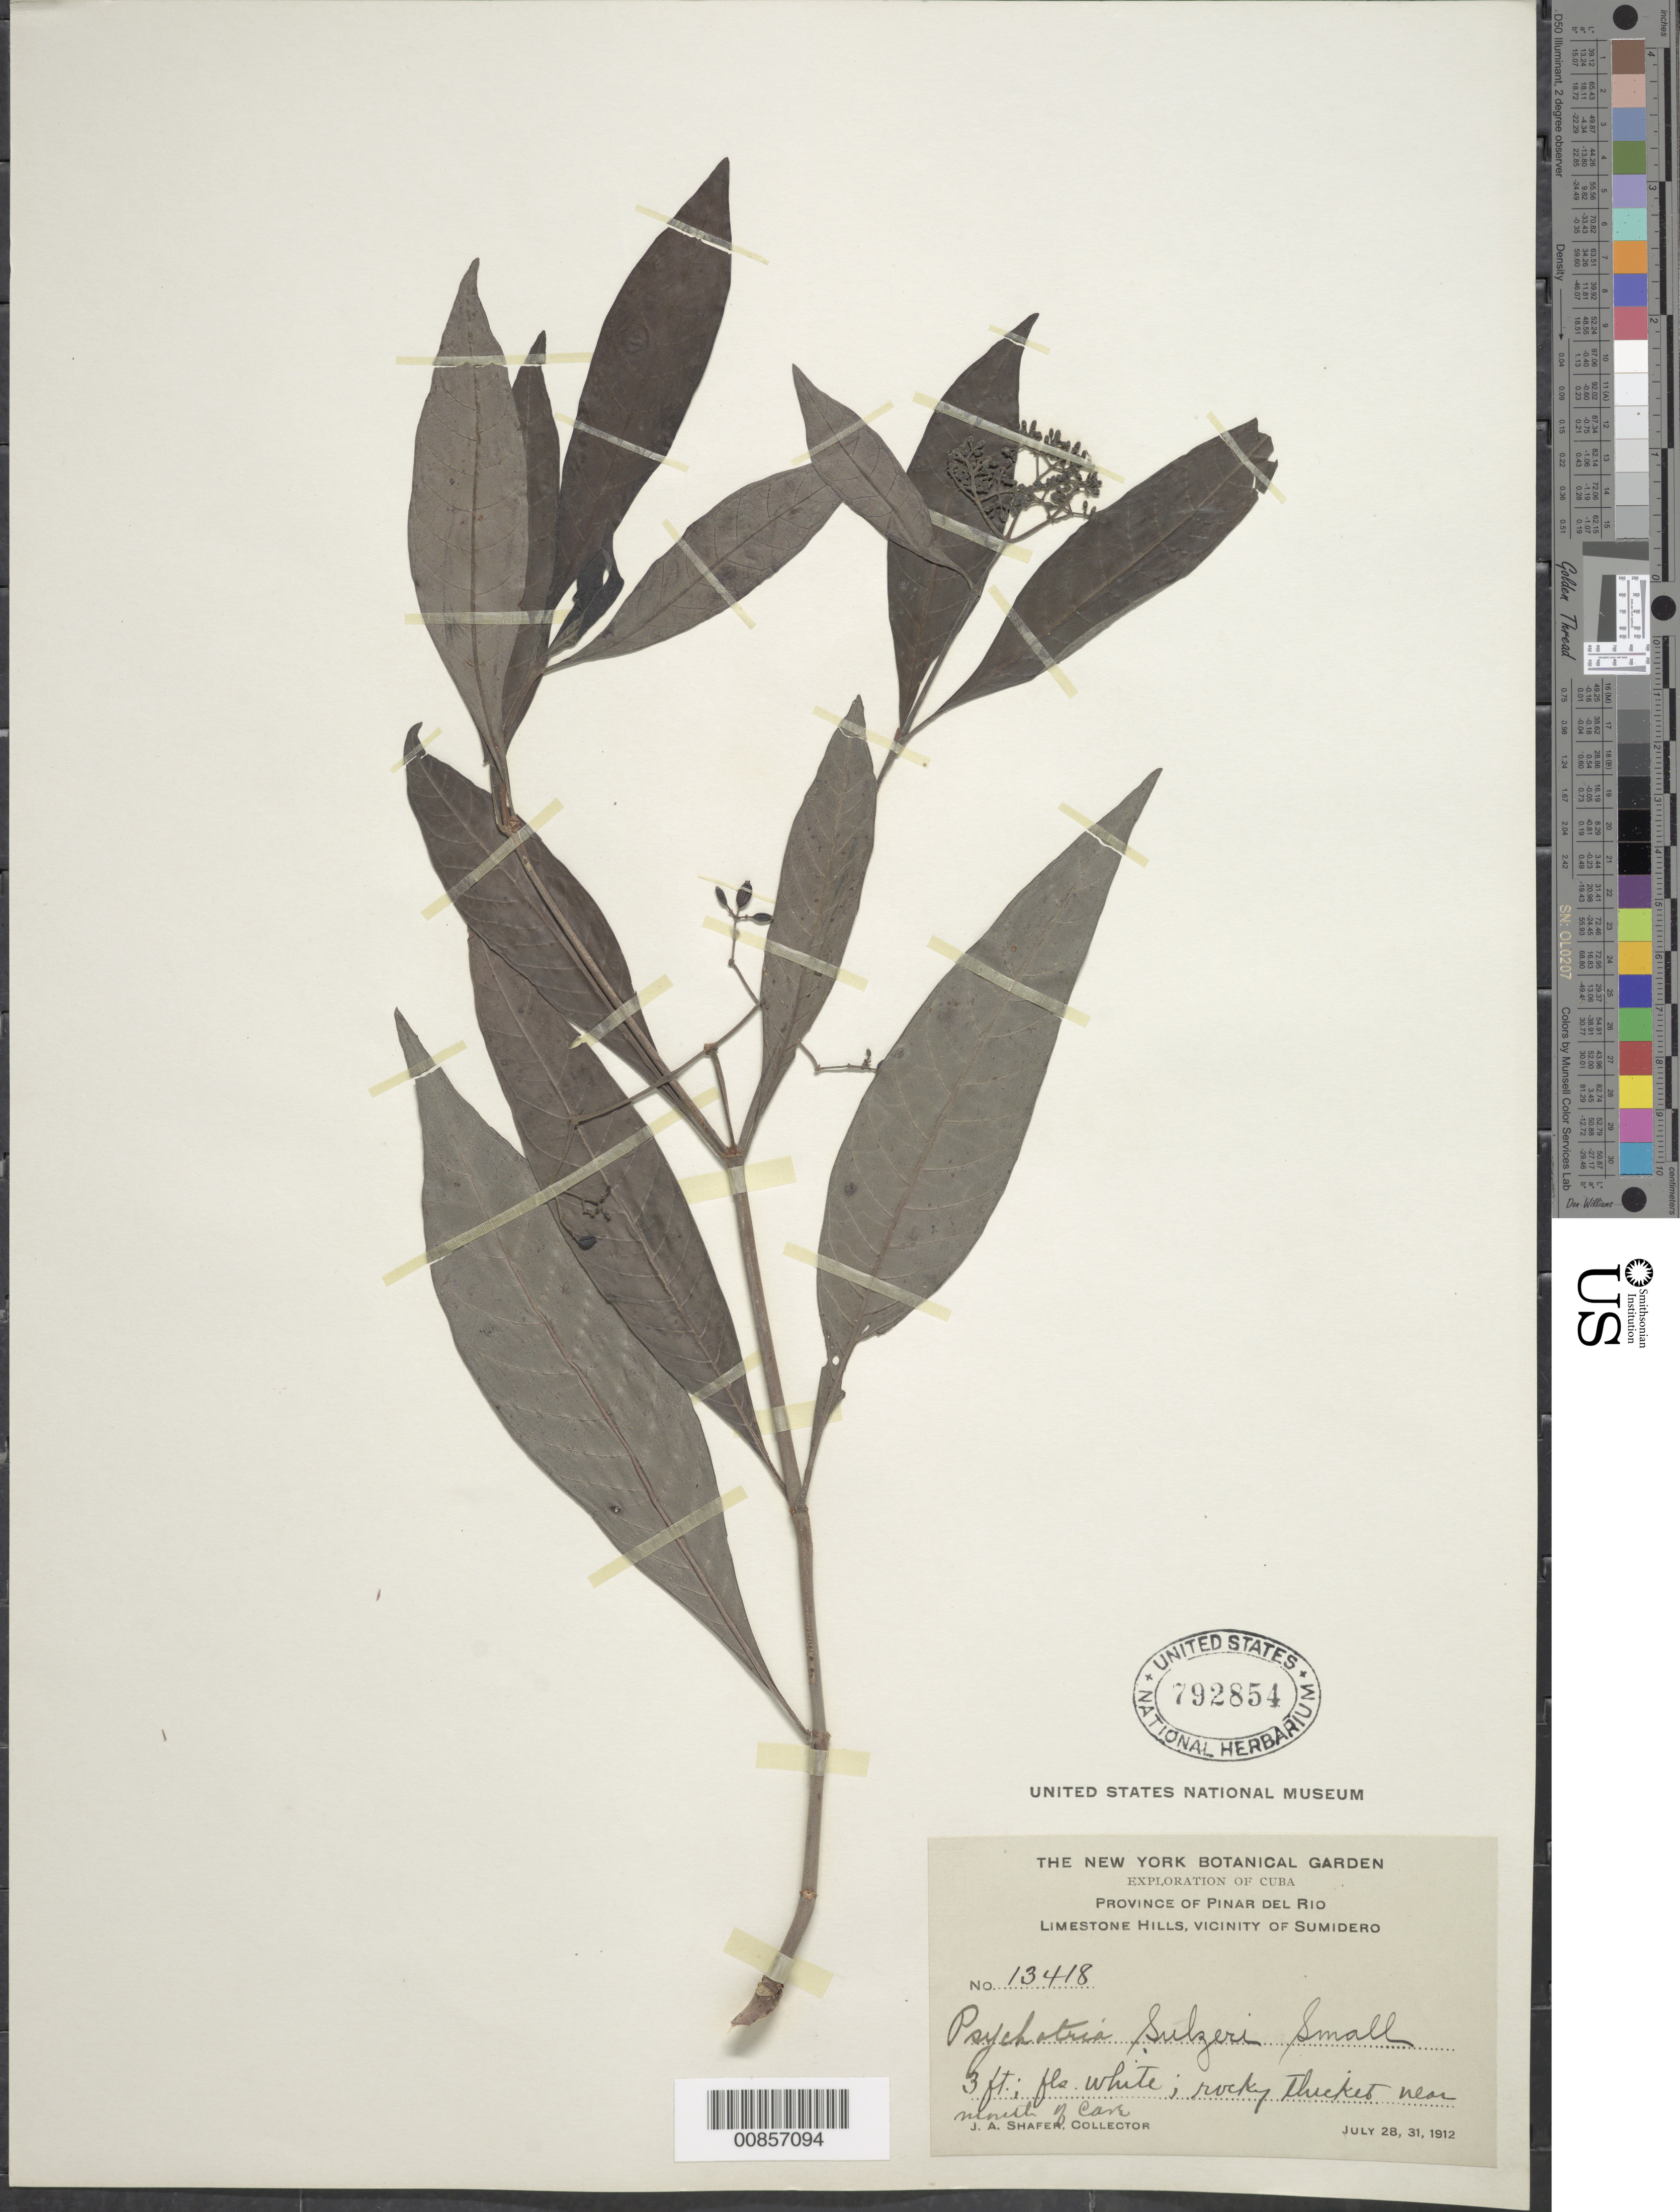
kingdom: Plantae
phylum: Tracheophyta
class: Magnoliopsida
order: Gentianales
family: Rubiaceae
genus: Psychotria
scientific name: Psychotria tenuifolia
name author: Sw.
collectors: J. A. Shafer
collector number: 13418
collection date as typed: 28 Jul 1912 and 31 Jul 1912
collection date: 1912-07-28,1912-07-31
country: Cuba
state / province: Pinar del Río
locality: Hills, vicinity of Sumidero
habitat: Rocky thicket near mouth of cave, on limestone hills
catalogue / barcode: US 792854